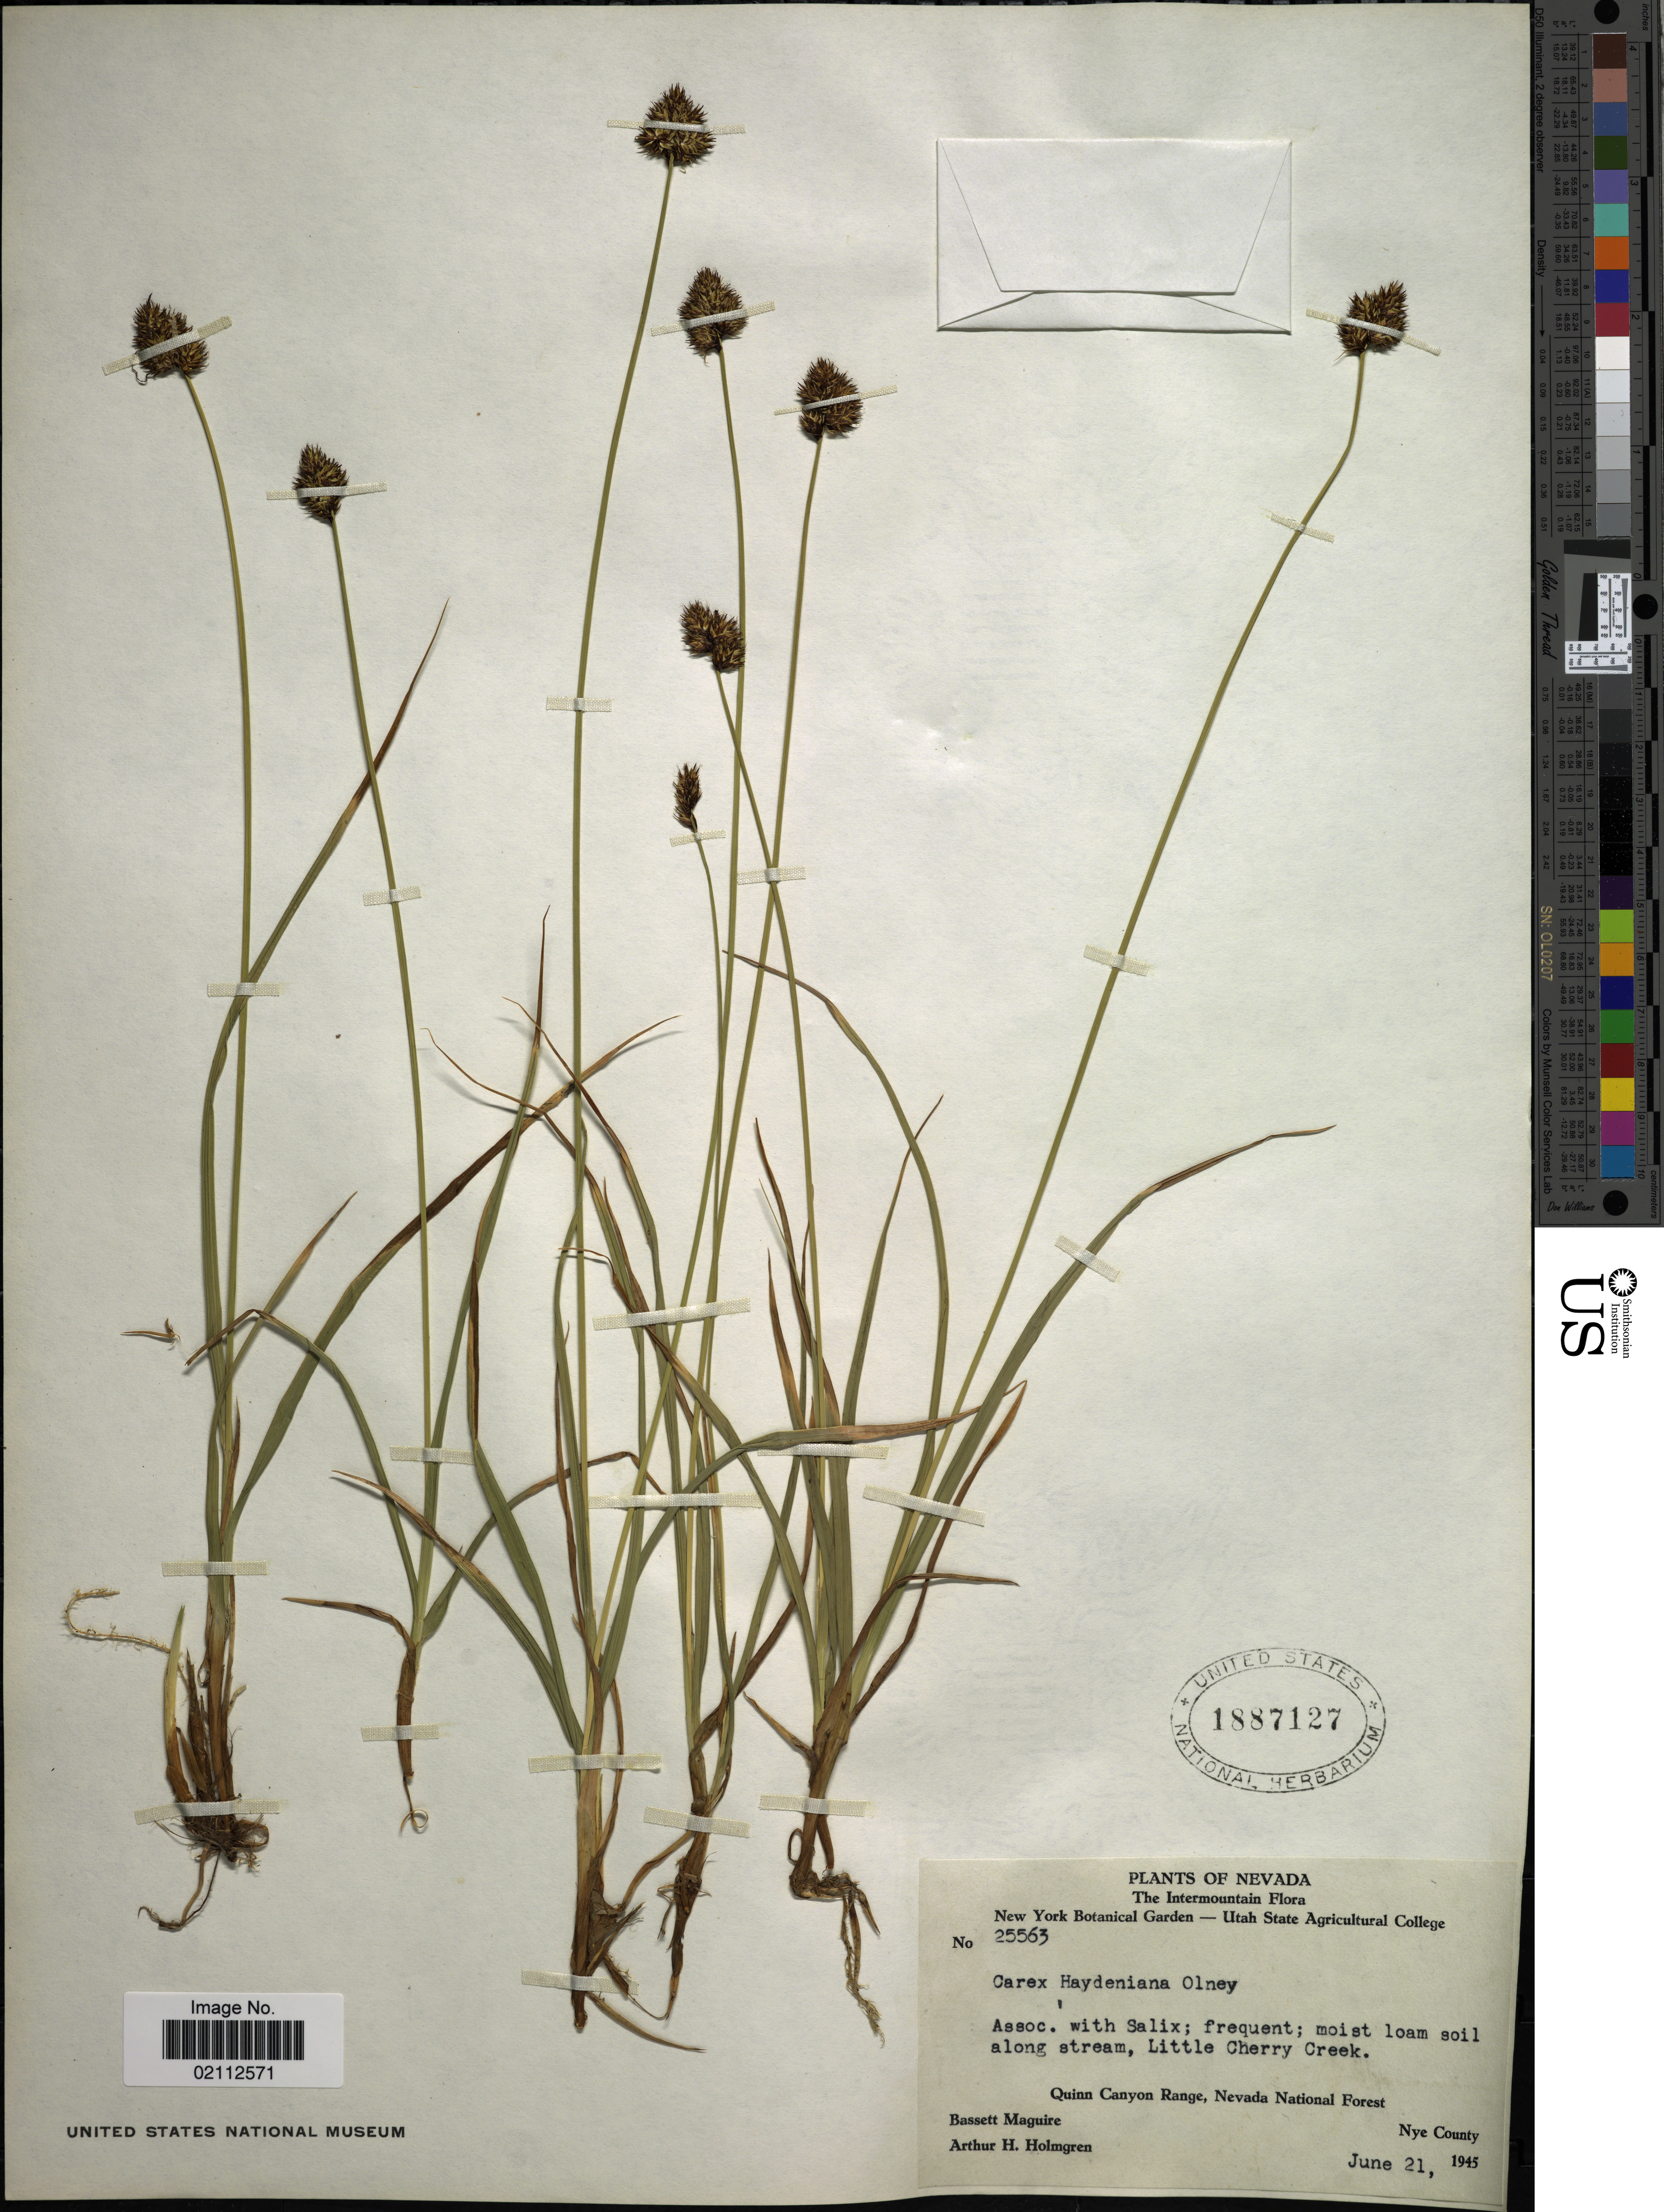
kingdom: Plantae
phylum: Tracheophyta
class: Liliopsida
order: Poales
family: Cyperaceae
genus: Carex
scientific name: Carex haydeniana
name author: Olney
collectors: B. Maguire & A. H. Holmgren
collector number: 25563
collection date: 1945-06-21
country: United States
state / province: Nevada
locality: The Intermountain Flora, along stream, Little Cherry Creek, Quinn Canyon Range, Nevada National Forest, Nye County.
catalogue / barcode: US 1887127